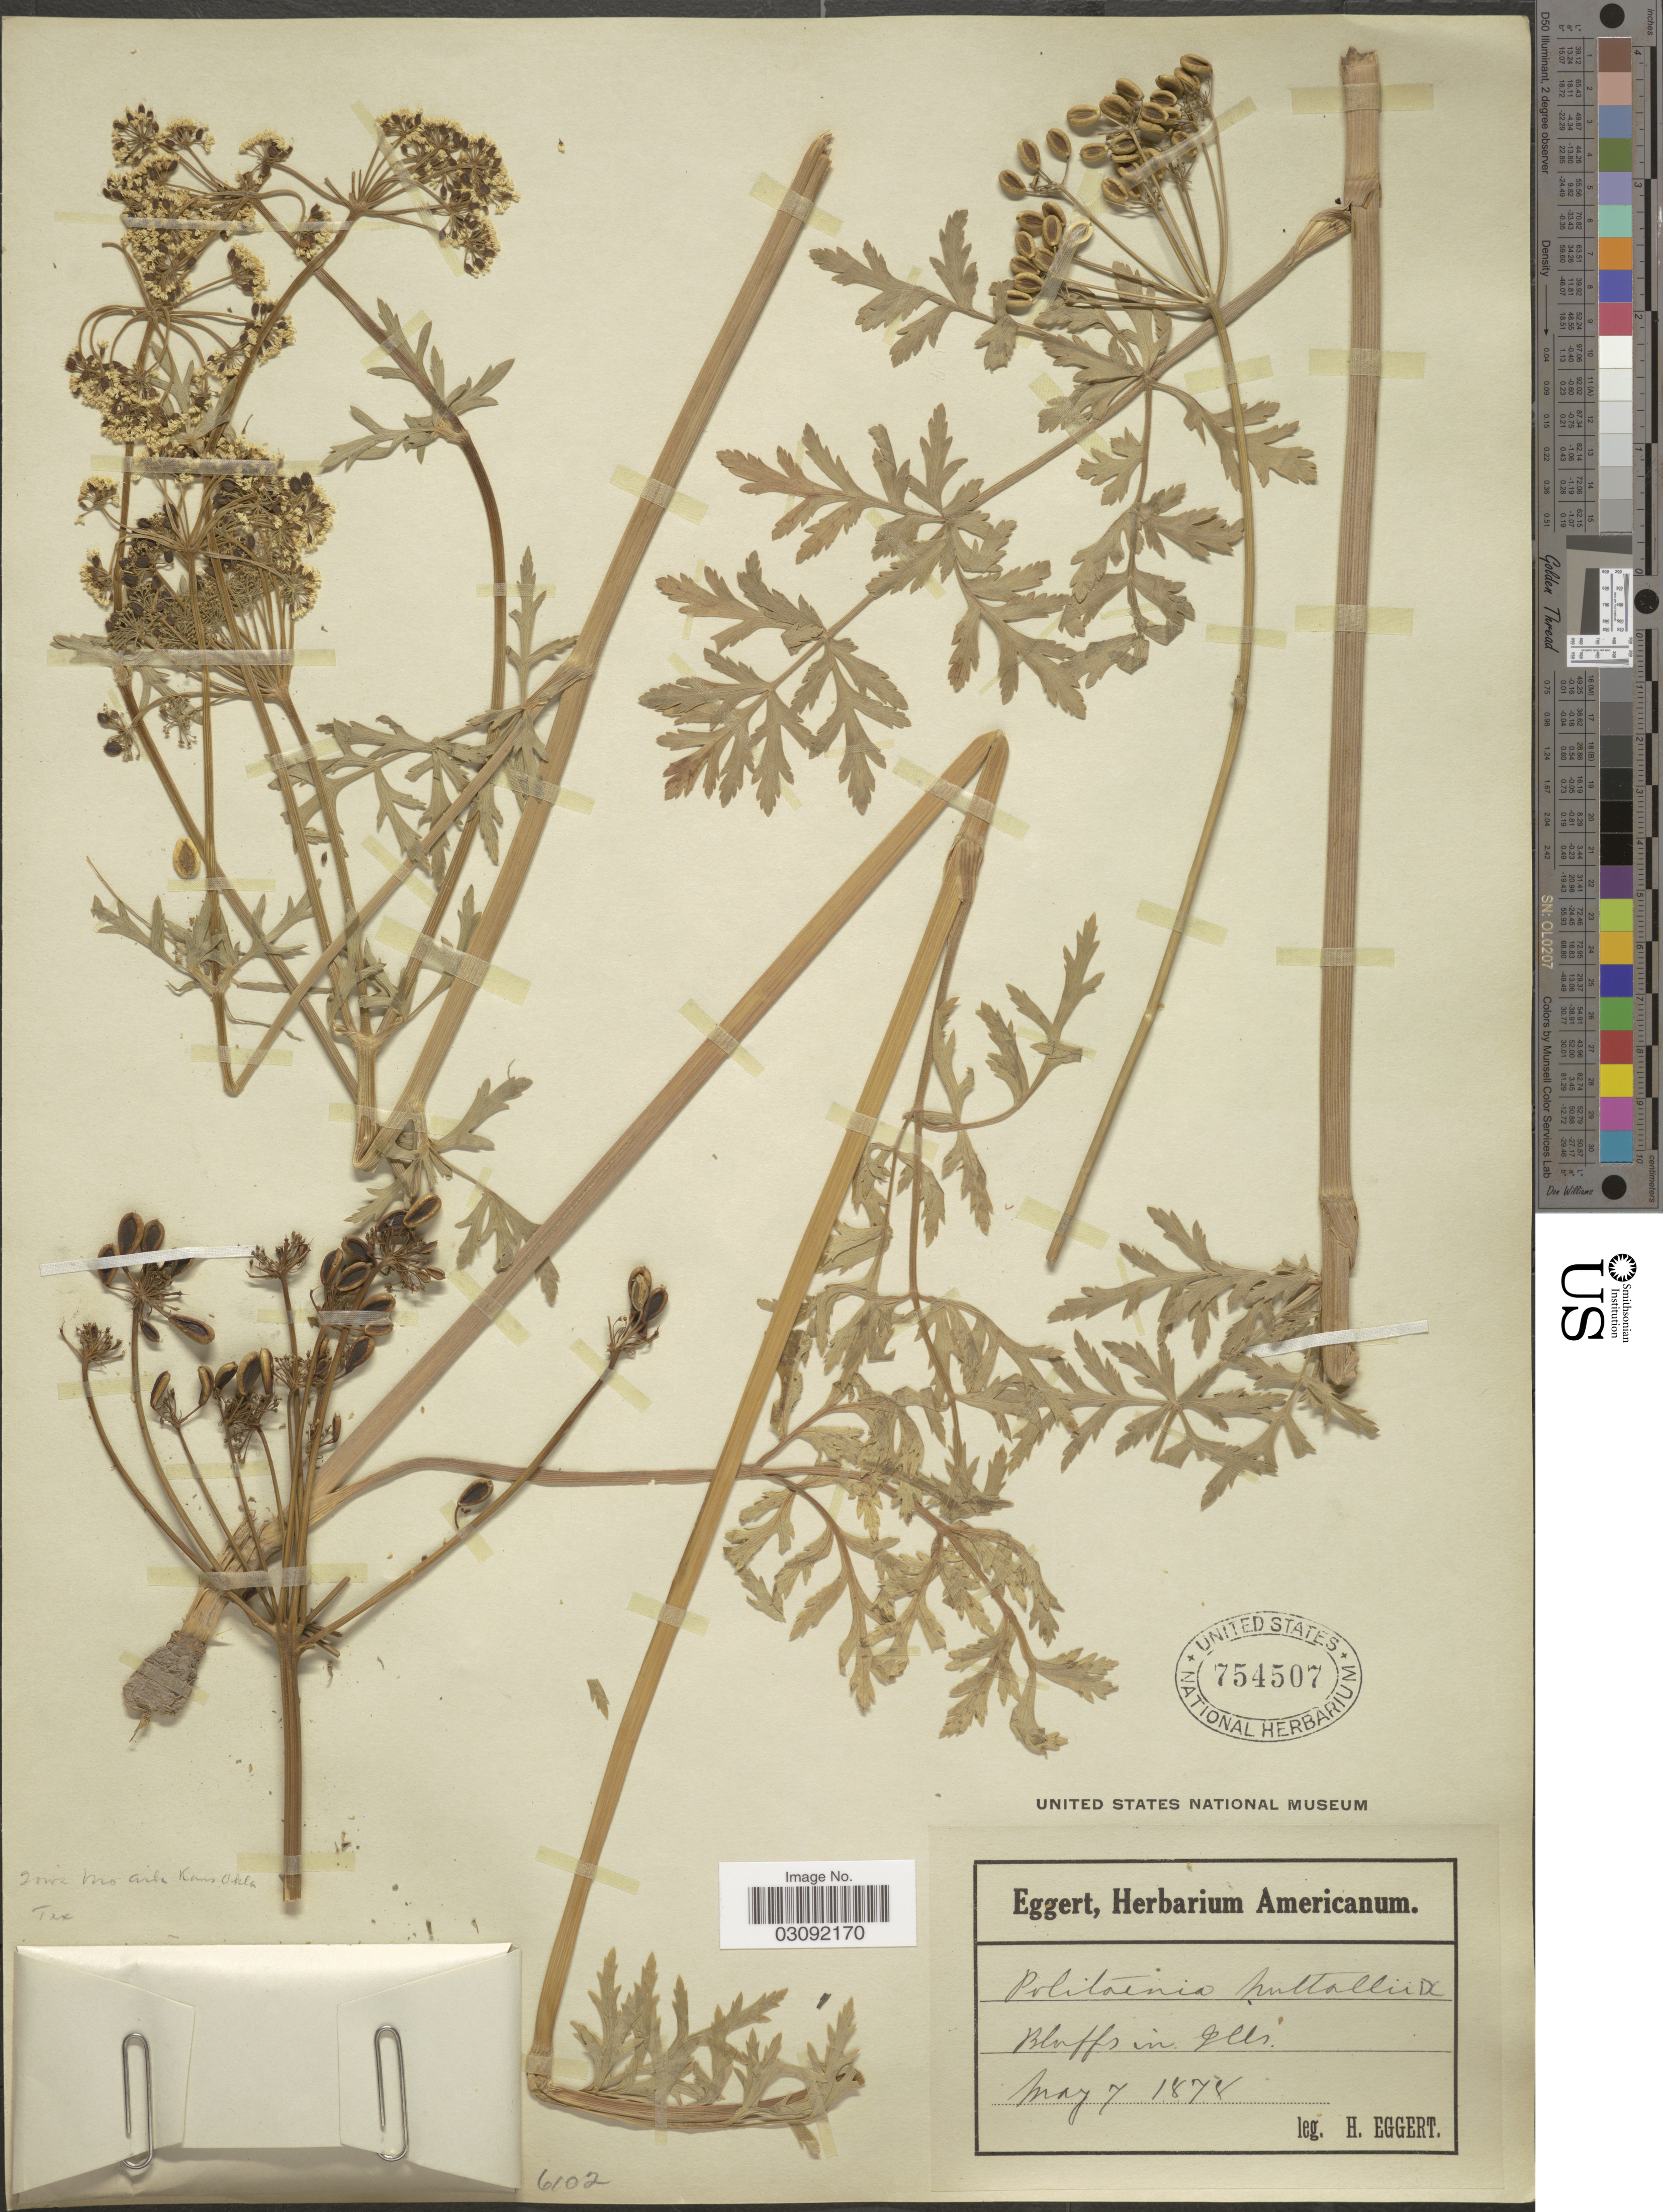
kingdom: Plantae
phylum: Tracheophyta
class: Magnoliopsida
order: Apiales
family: Apiaceae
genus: Polytaenia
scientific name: Polytaenia nuttallii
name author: DC.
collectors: H. Eggert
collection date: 1878-05-07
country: United States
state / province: Illinois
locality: Bluffs in Ills.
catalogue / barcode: US 754507